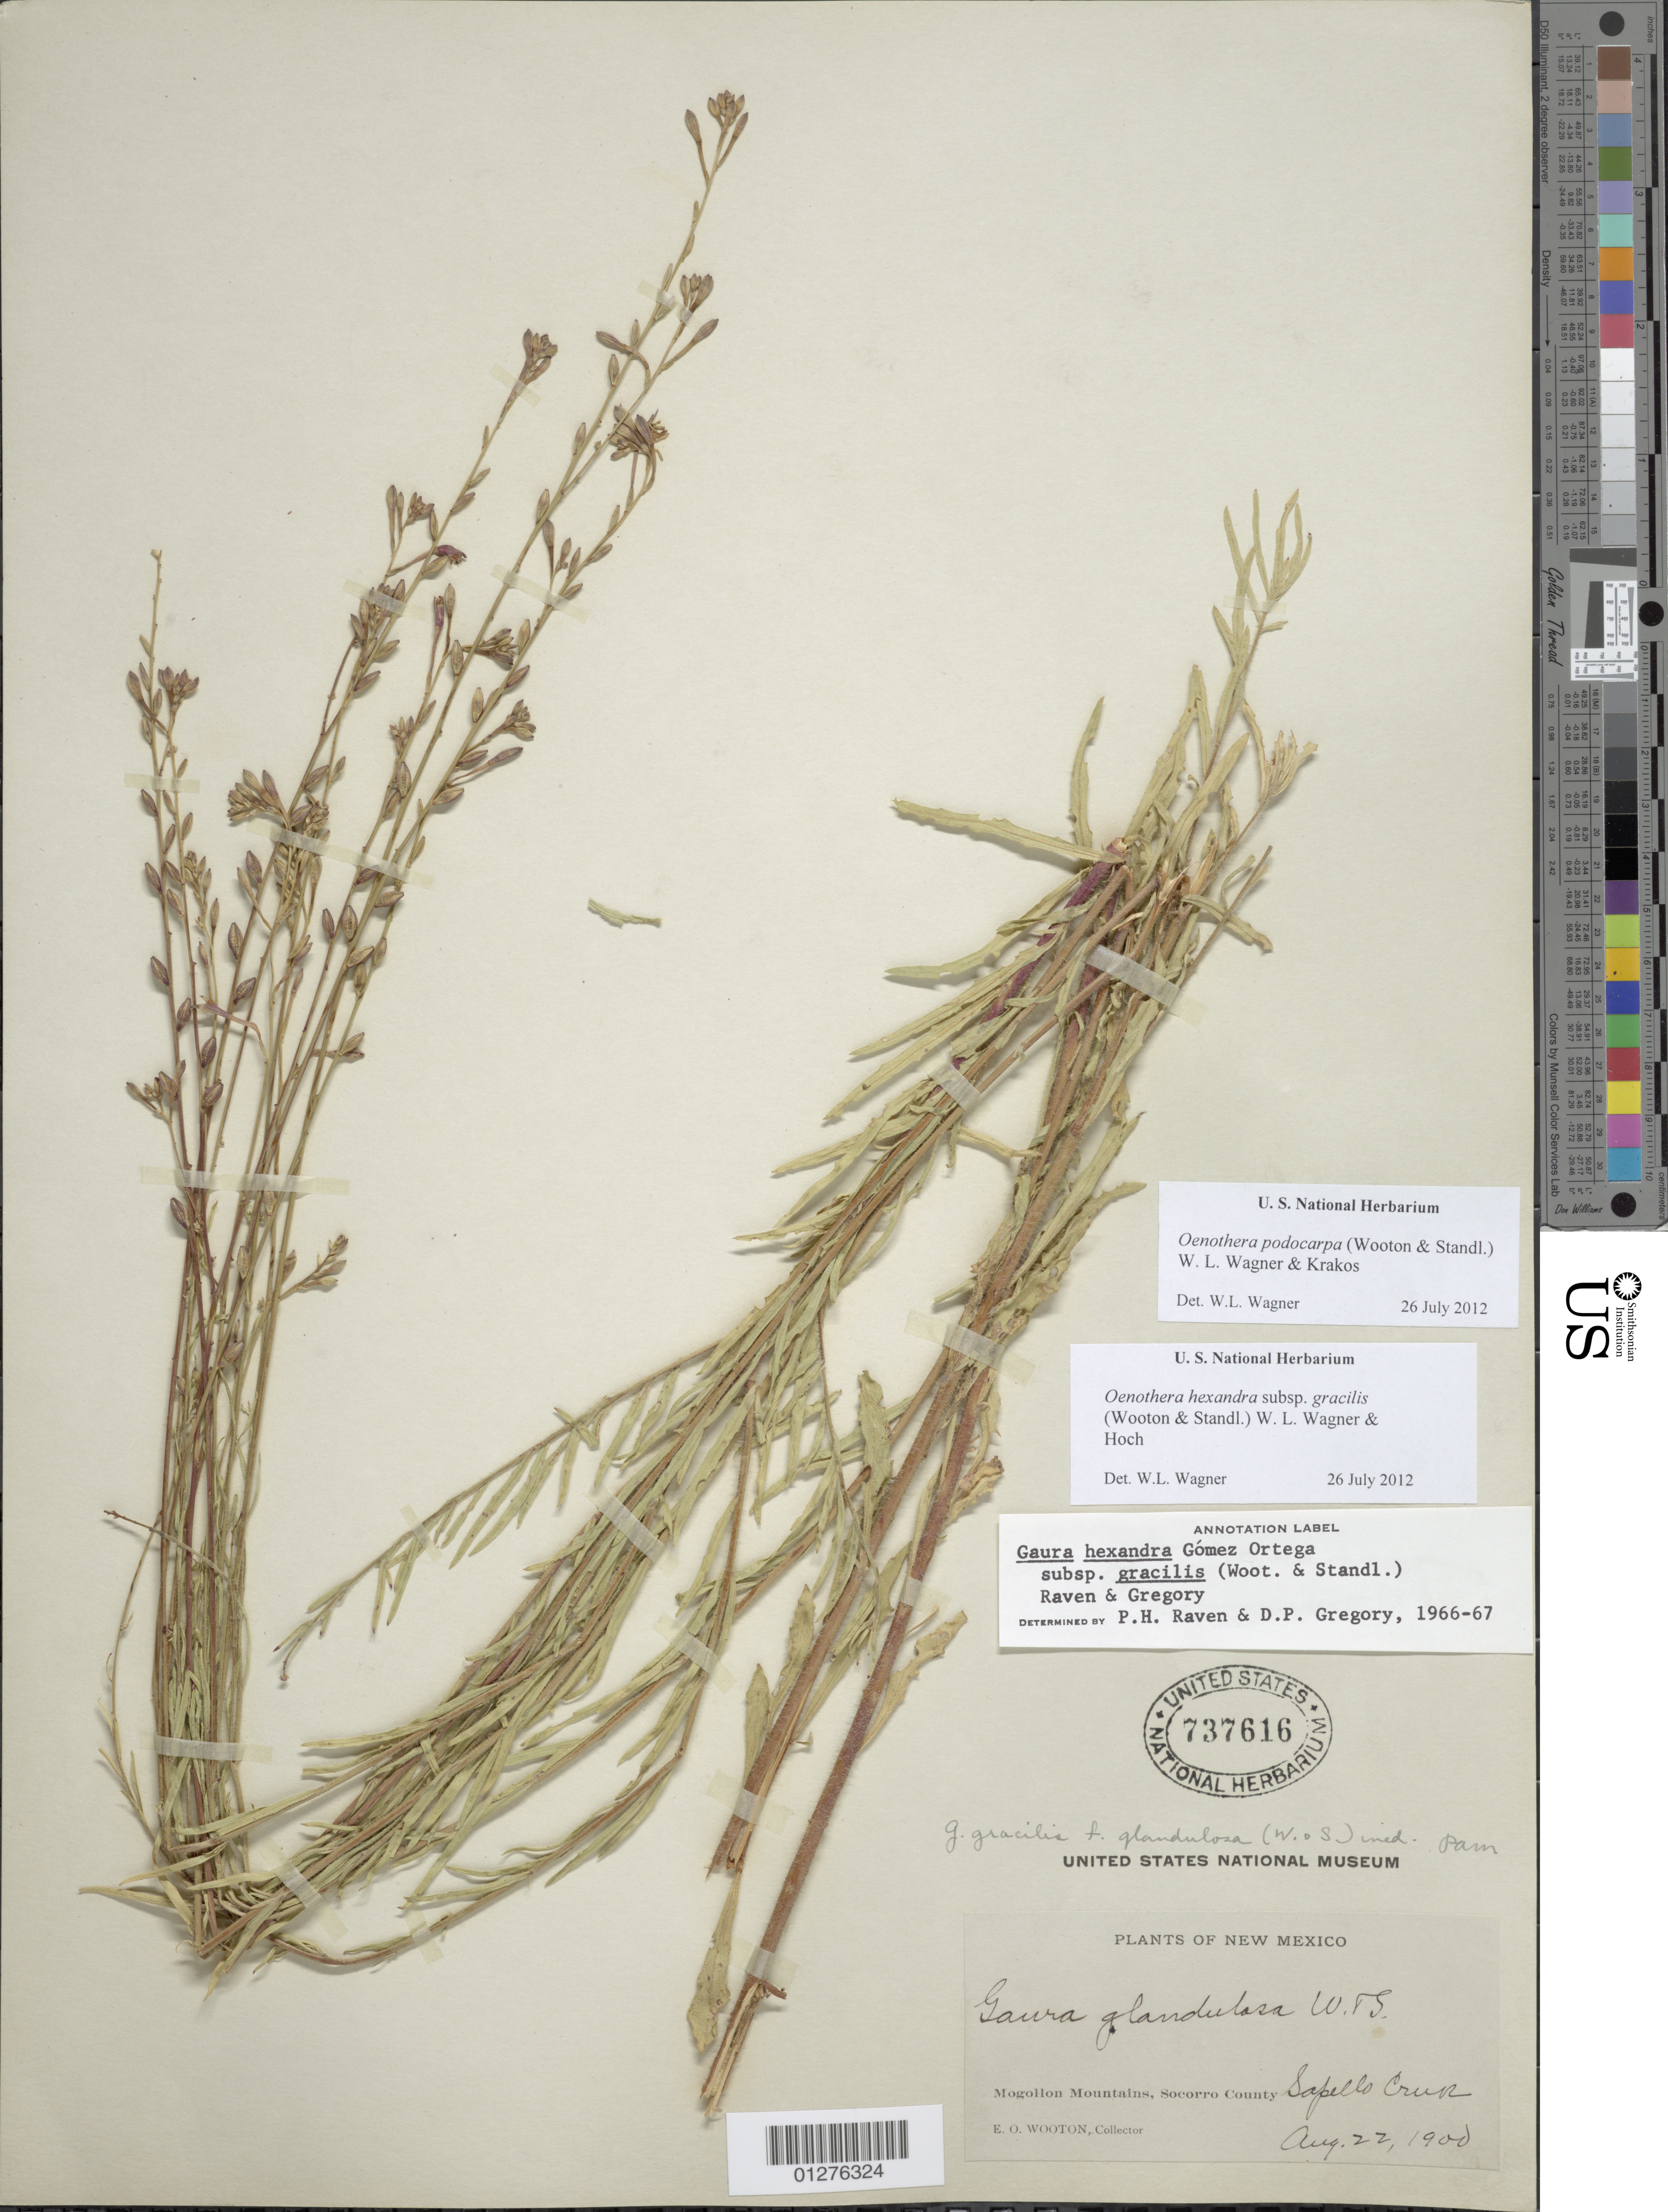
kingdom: Plantae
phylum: Tracheophyta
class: Magnoliopsida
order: Myrtales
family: Onagraceae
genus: Oenothera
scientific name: Oenothera podocarpa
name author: (Wooton & Standl.) Krakos & W.L. Wagner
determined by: Wagner, W. L., (BOT), Smithsonian Institution - National Museum of Natural History (UNITED STATES)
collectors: E. O. Wooton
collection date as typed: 22 Aug 1900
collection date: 1900-08-22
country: United States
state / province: New Mexico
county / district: Socorro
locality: Sapello Creek. Mogollon Mts.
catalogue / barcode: US 737616